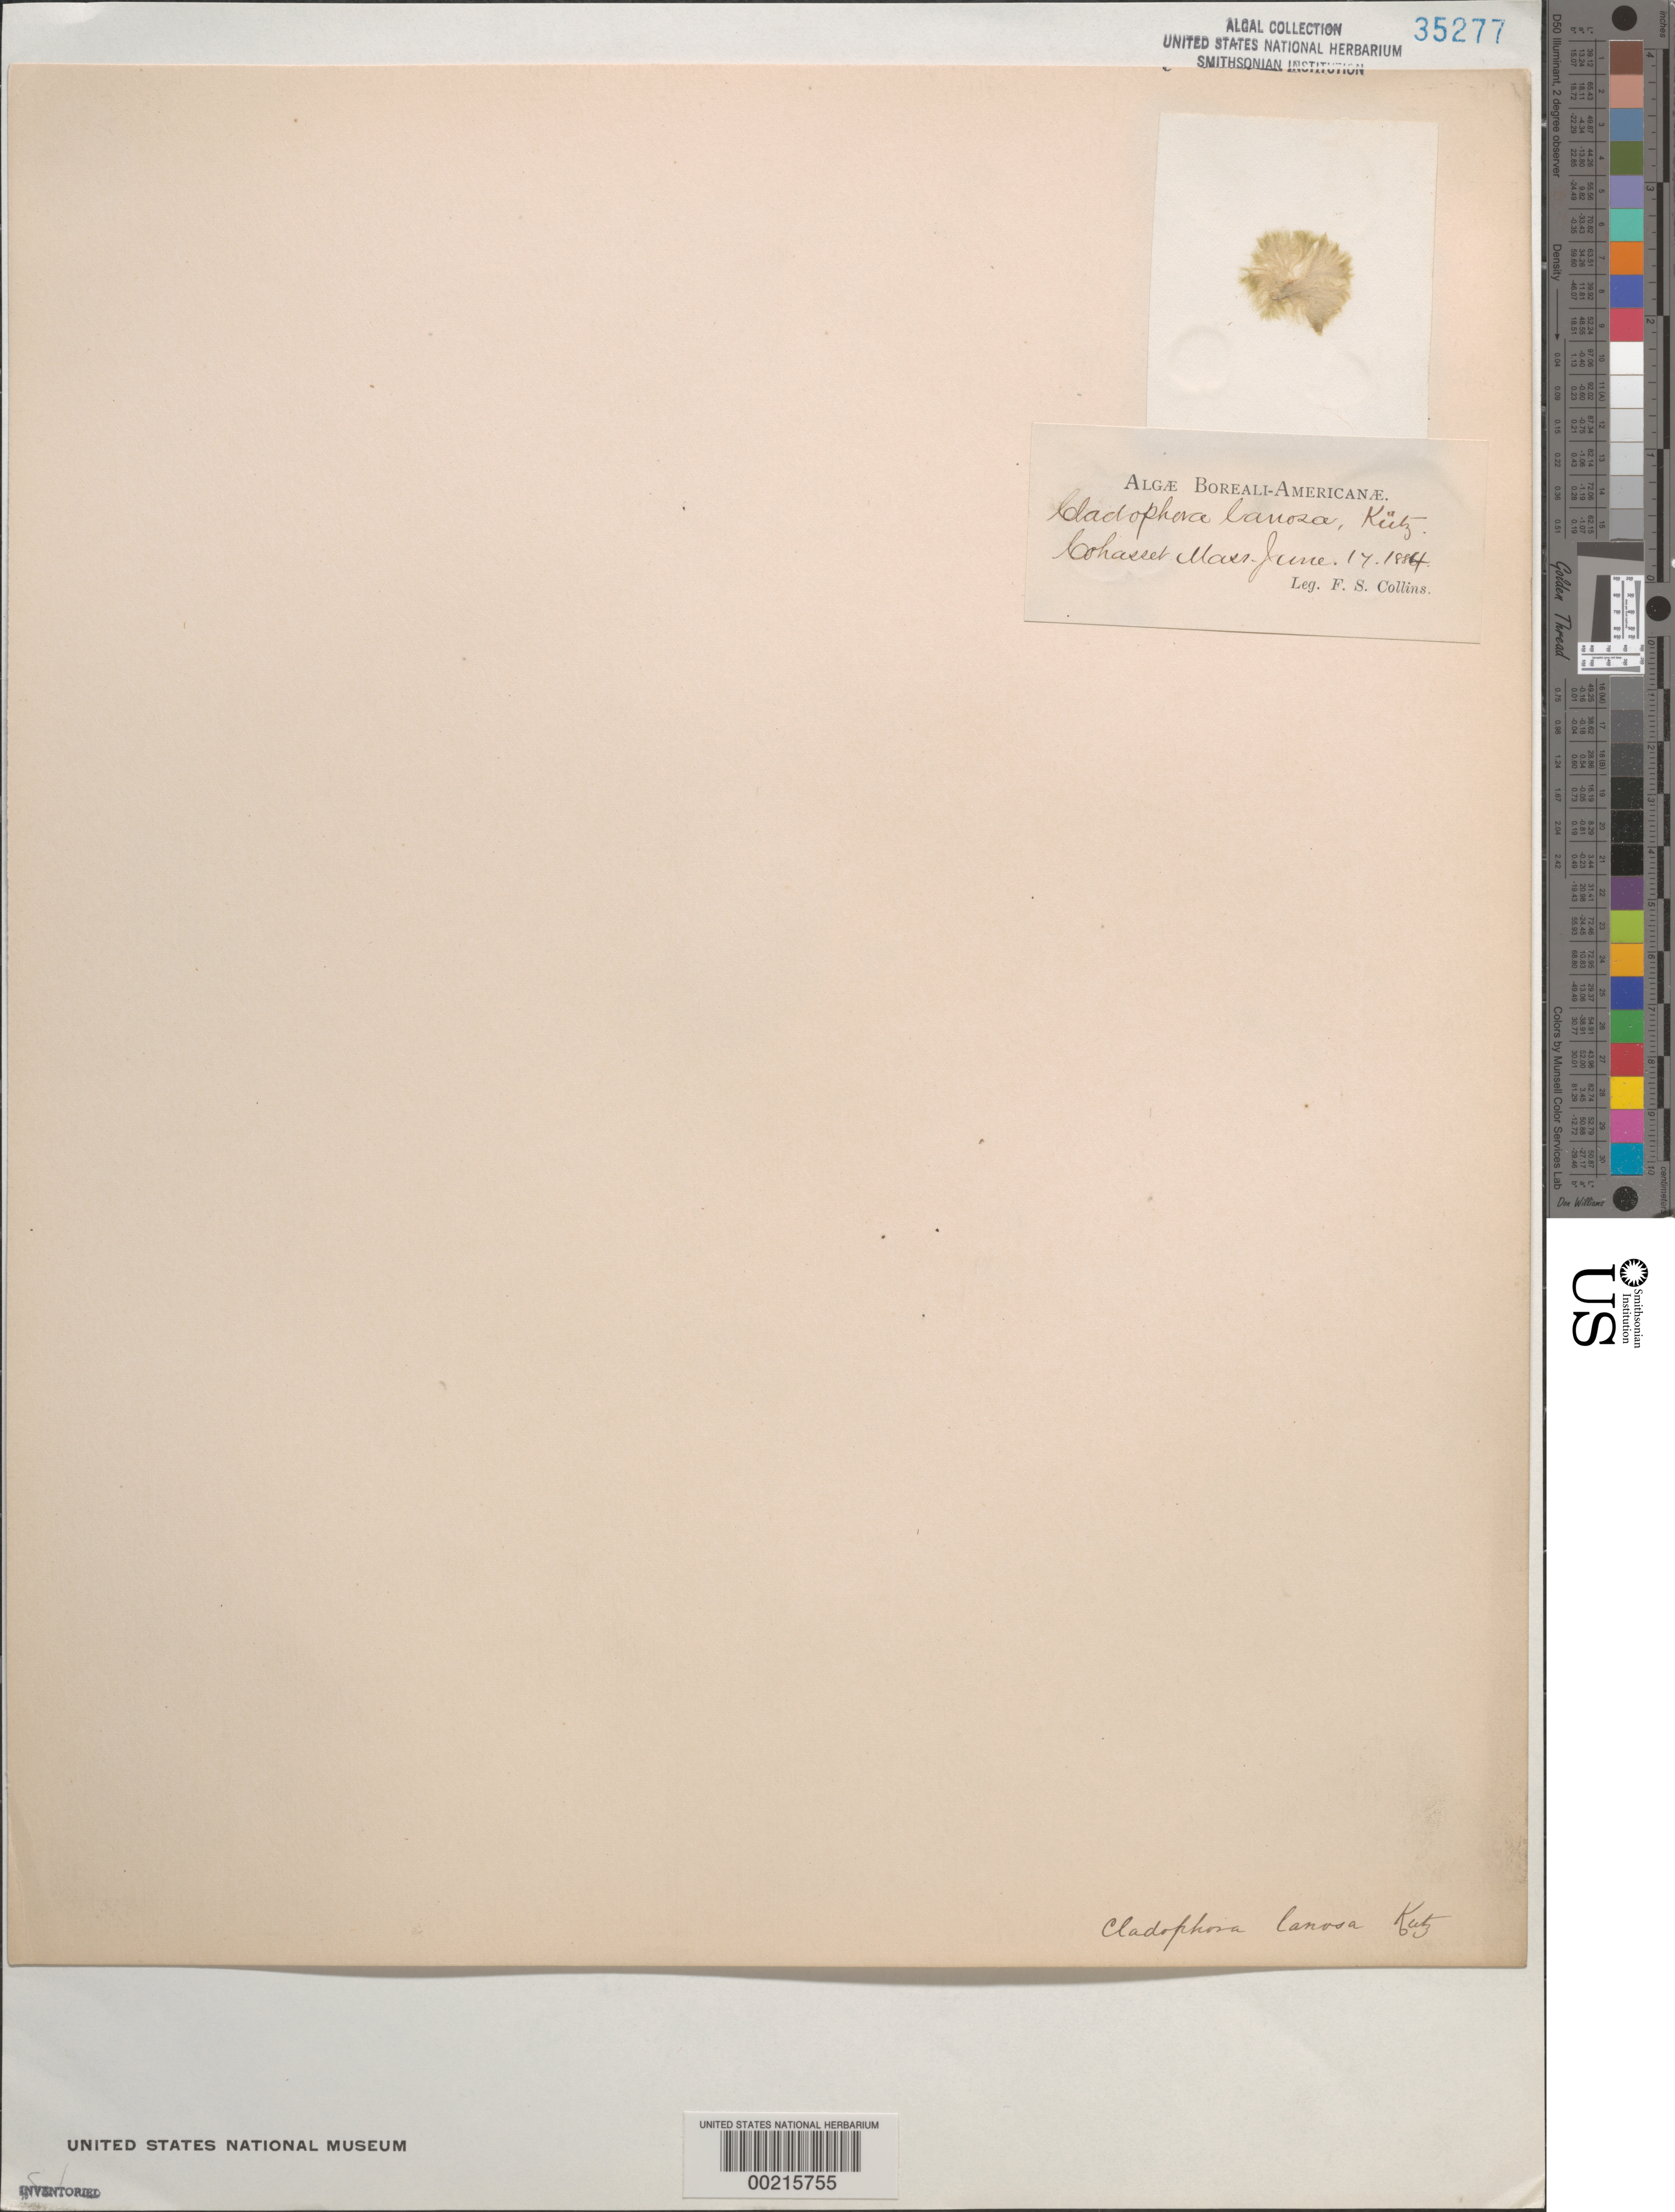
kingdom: Plantae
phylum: Chlorophyta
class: Ulvophyceae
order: Ulotrichales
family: Ulotrichaceae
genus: Acrosiphonia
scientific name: Acrosiphonia arcta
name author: (Dillwyn) Gain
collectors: F. Collins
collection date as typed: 17 Jun 1884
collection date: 1884-06-17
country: United States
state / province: Massachusetts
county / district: Norfolk County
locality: Cohasset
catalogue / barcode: US 35277